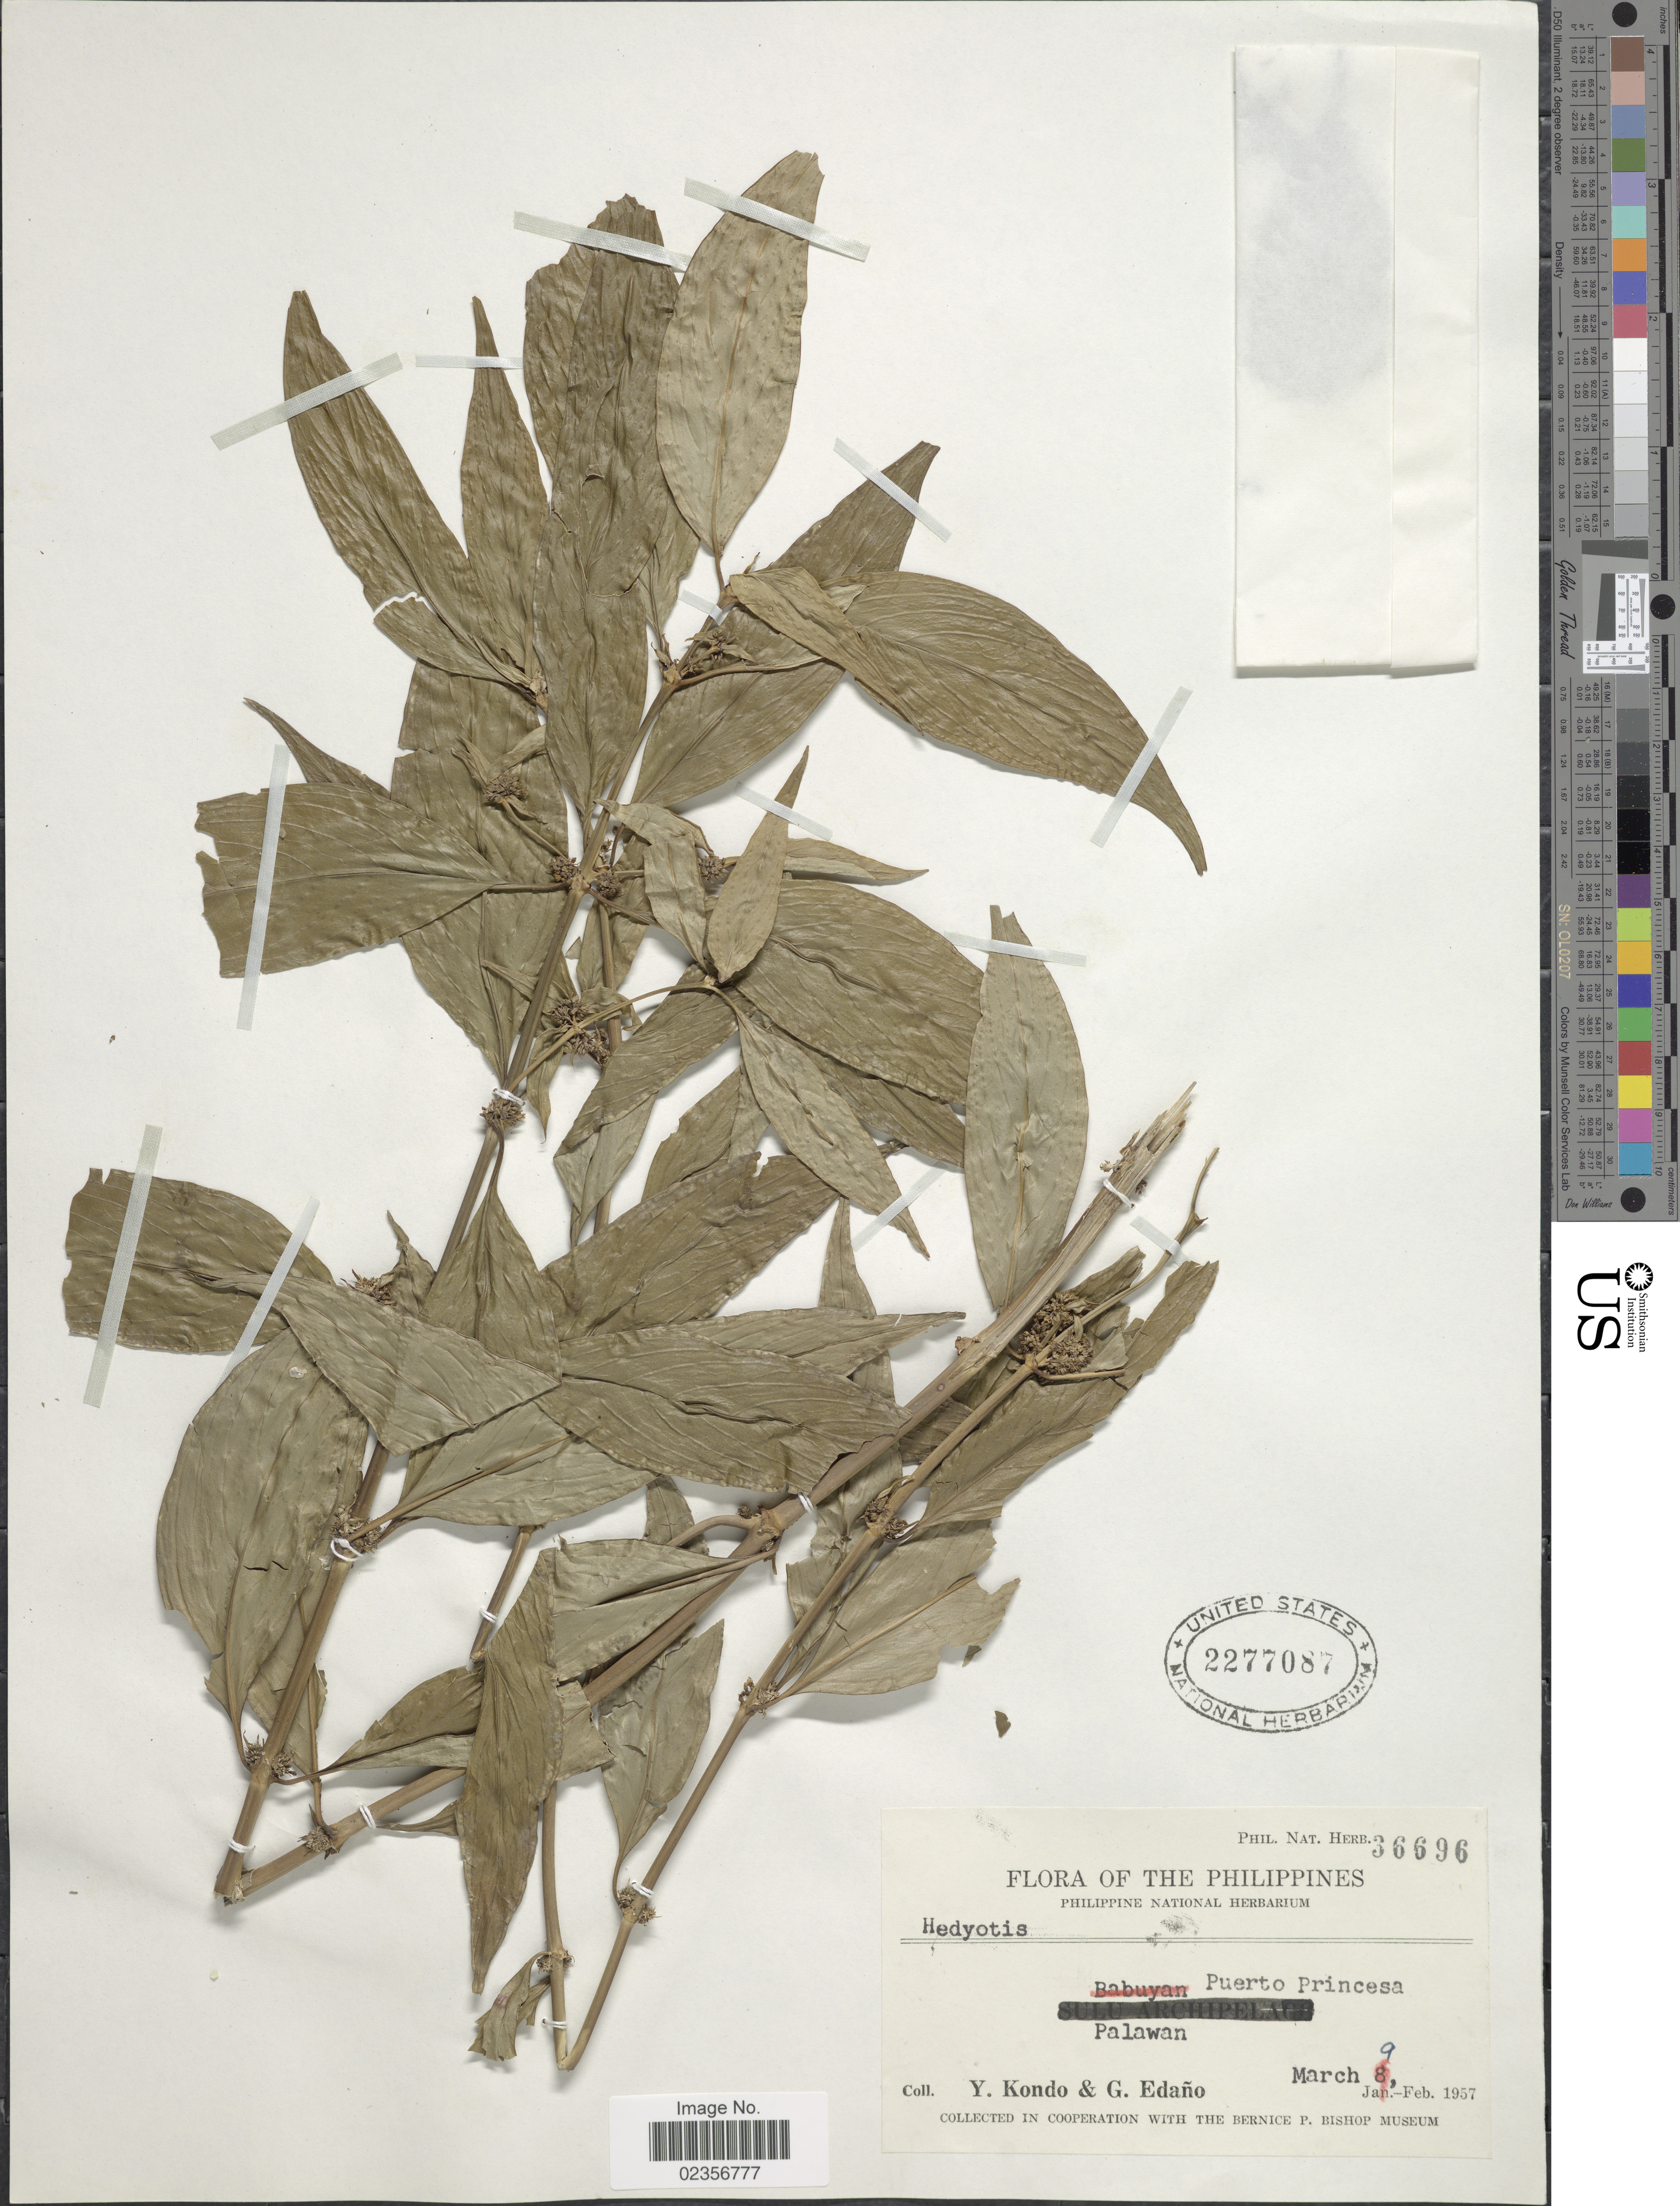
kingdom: Plantae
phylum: Tracheophyta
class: Magnoliopsida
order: Gentianales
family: Rubiaceae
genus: Hedyotis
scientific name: Hedyotis sp.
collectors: Y. Kondo & G. Edaño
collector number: Phil. Nat. Herb. 36696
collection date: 1957-03-09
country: Philippines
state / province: Mimaropa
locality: Puerto Princesa. Palawan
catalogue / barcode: US 2277087